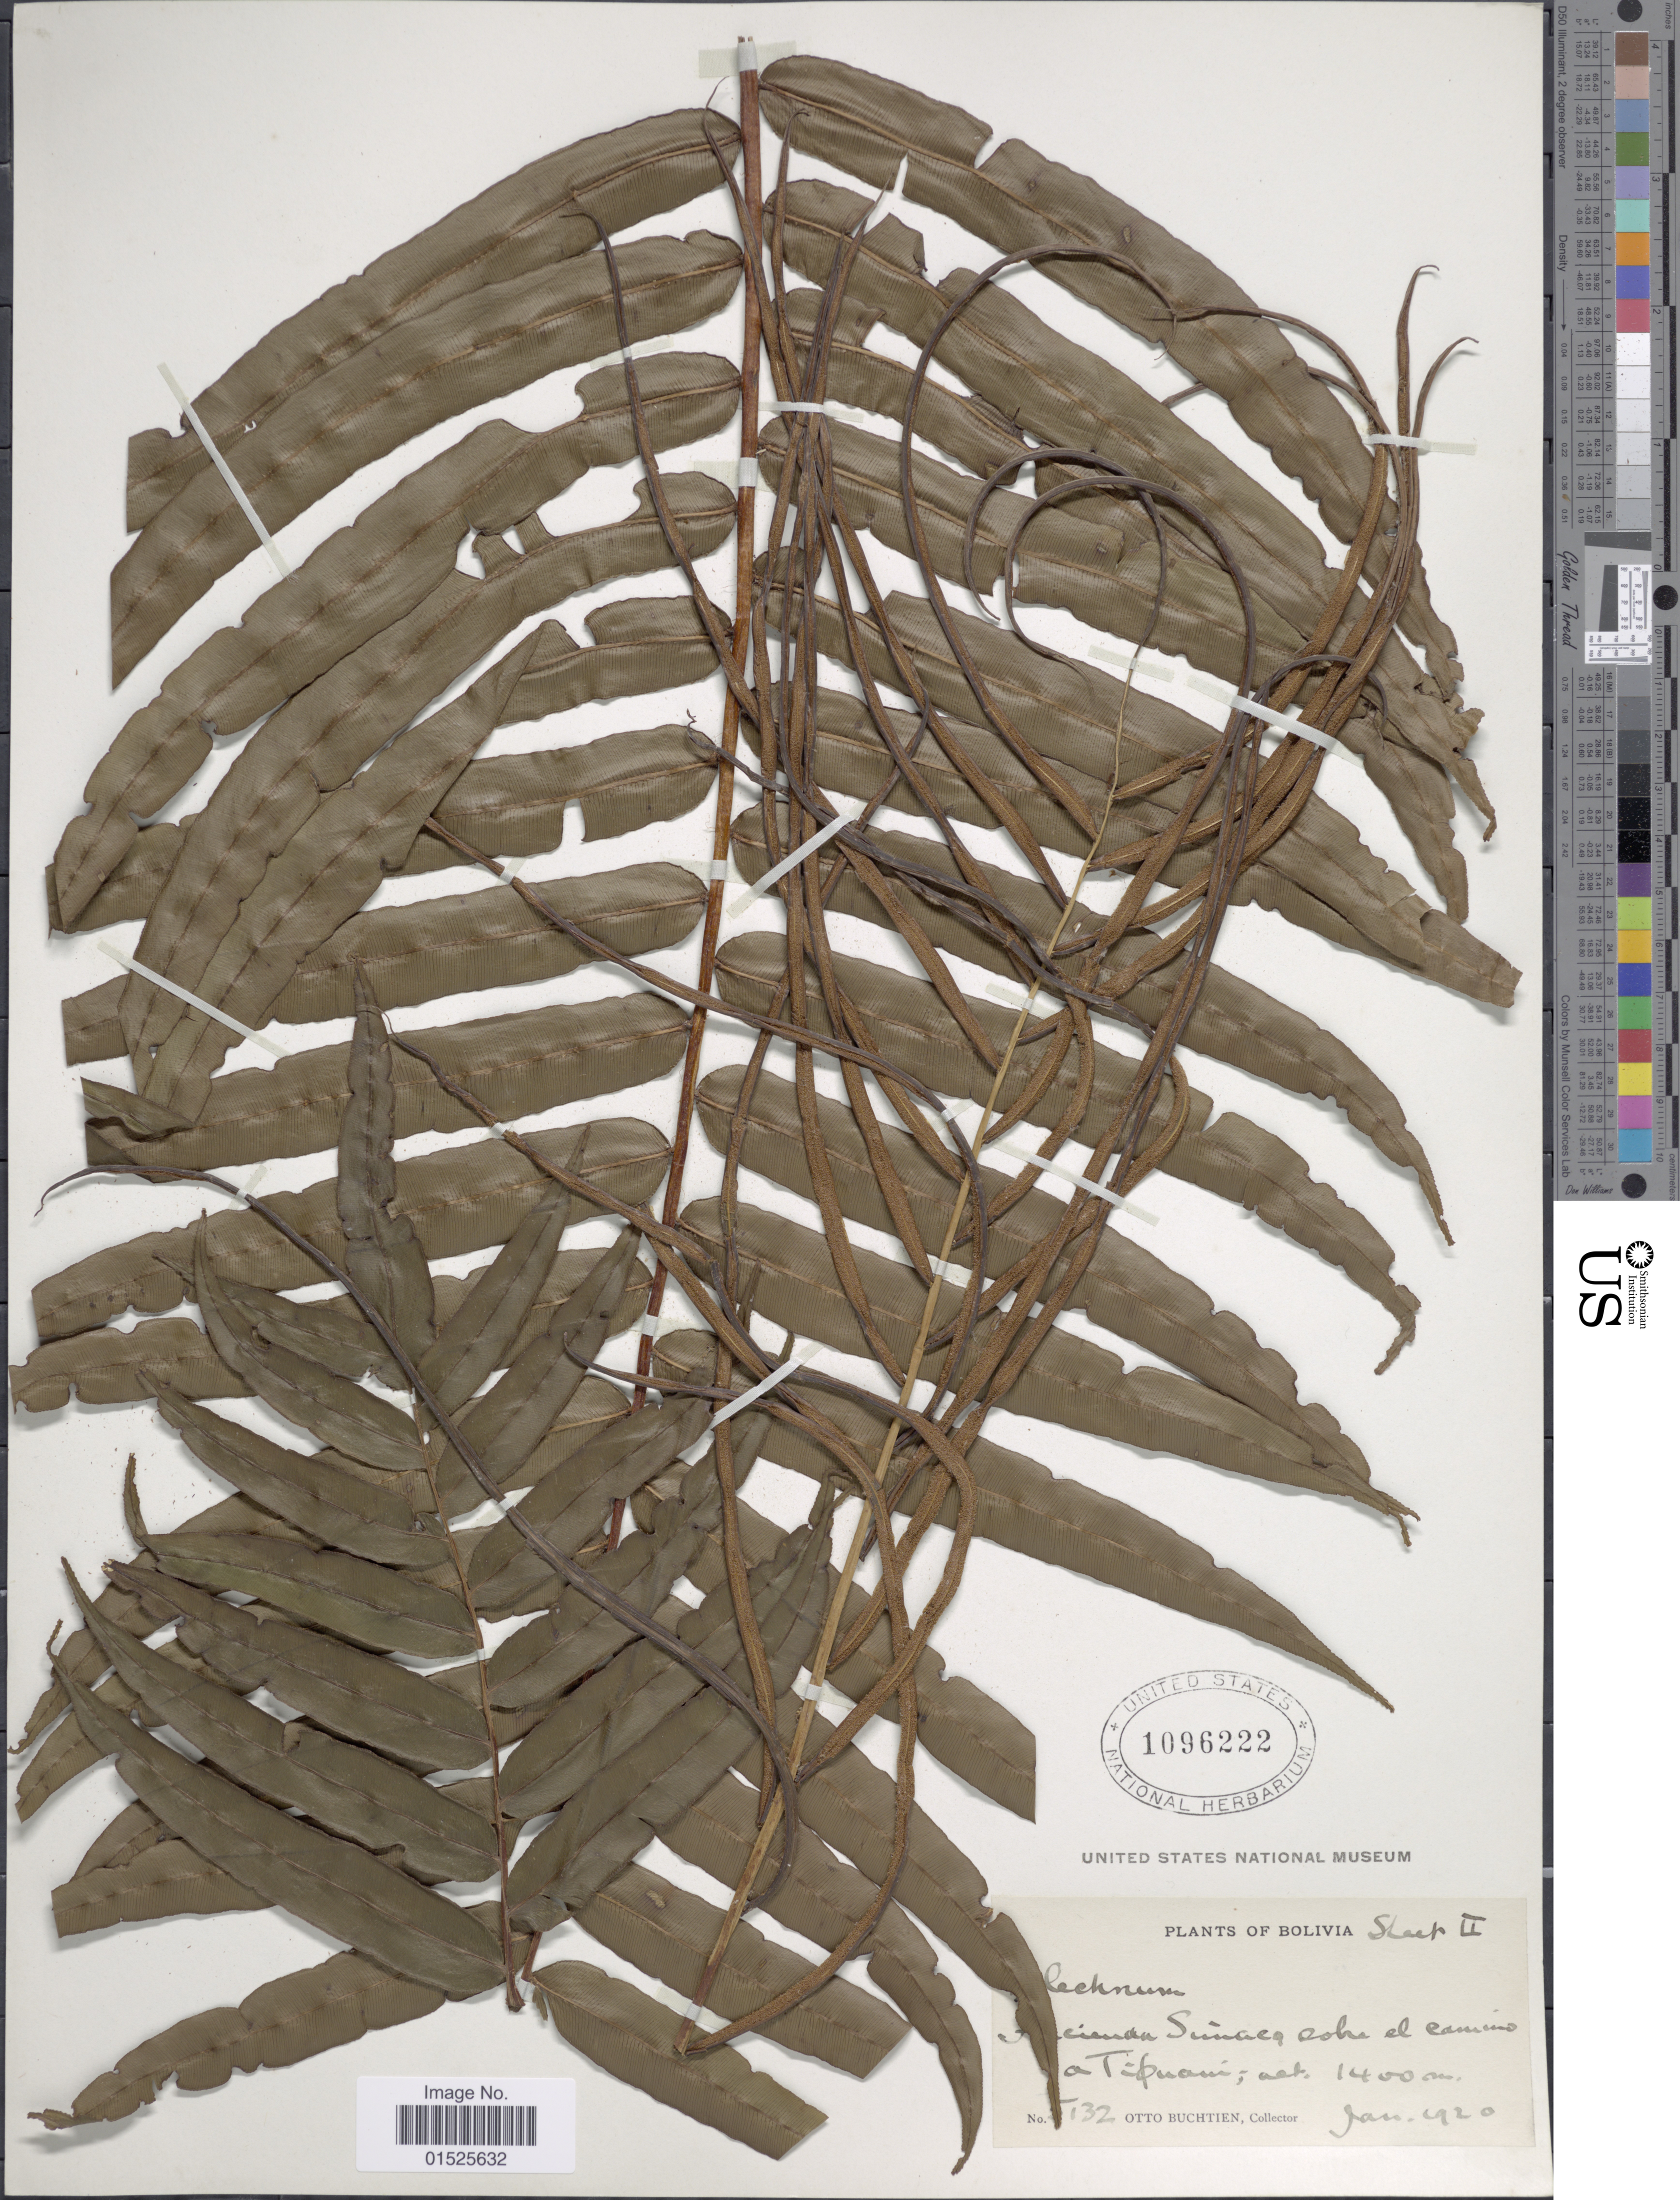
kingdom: Plantae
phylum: Tracheophyta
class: Polypodiopsida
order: Polypodiales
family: Blechnaceae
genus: Blechnum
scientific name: Blechnum cordatum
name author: (Desv.) Hieron.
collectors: O. Buchtien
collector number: !132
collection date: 1920-01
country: Bolivia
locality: Hacienda Simaco sobre el camino a Tipuani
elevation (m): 1400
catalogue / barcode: US 1096222